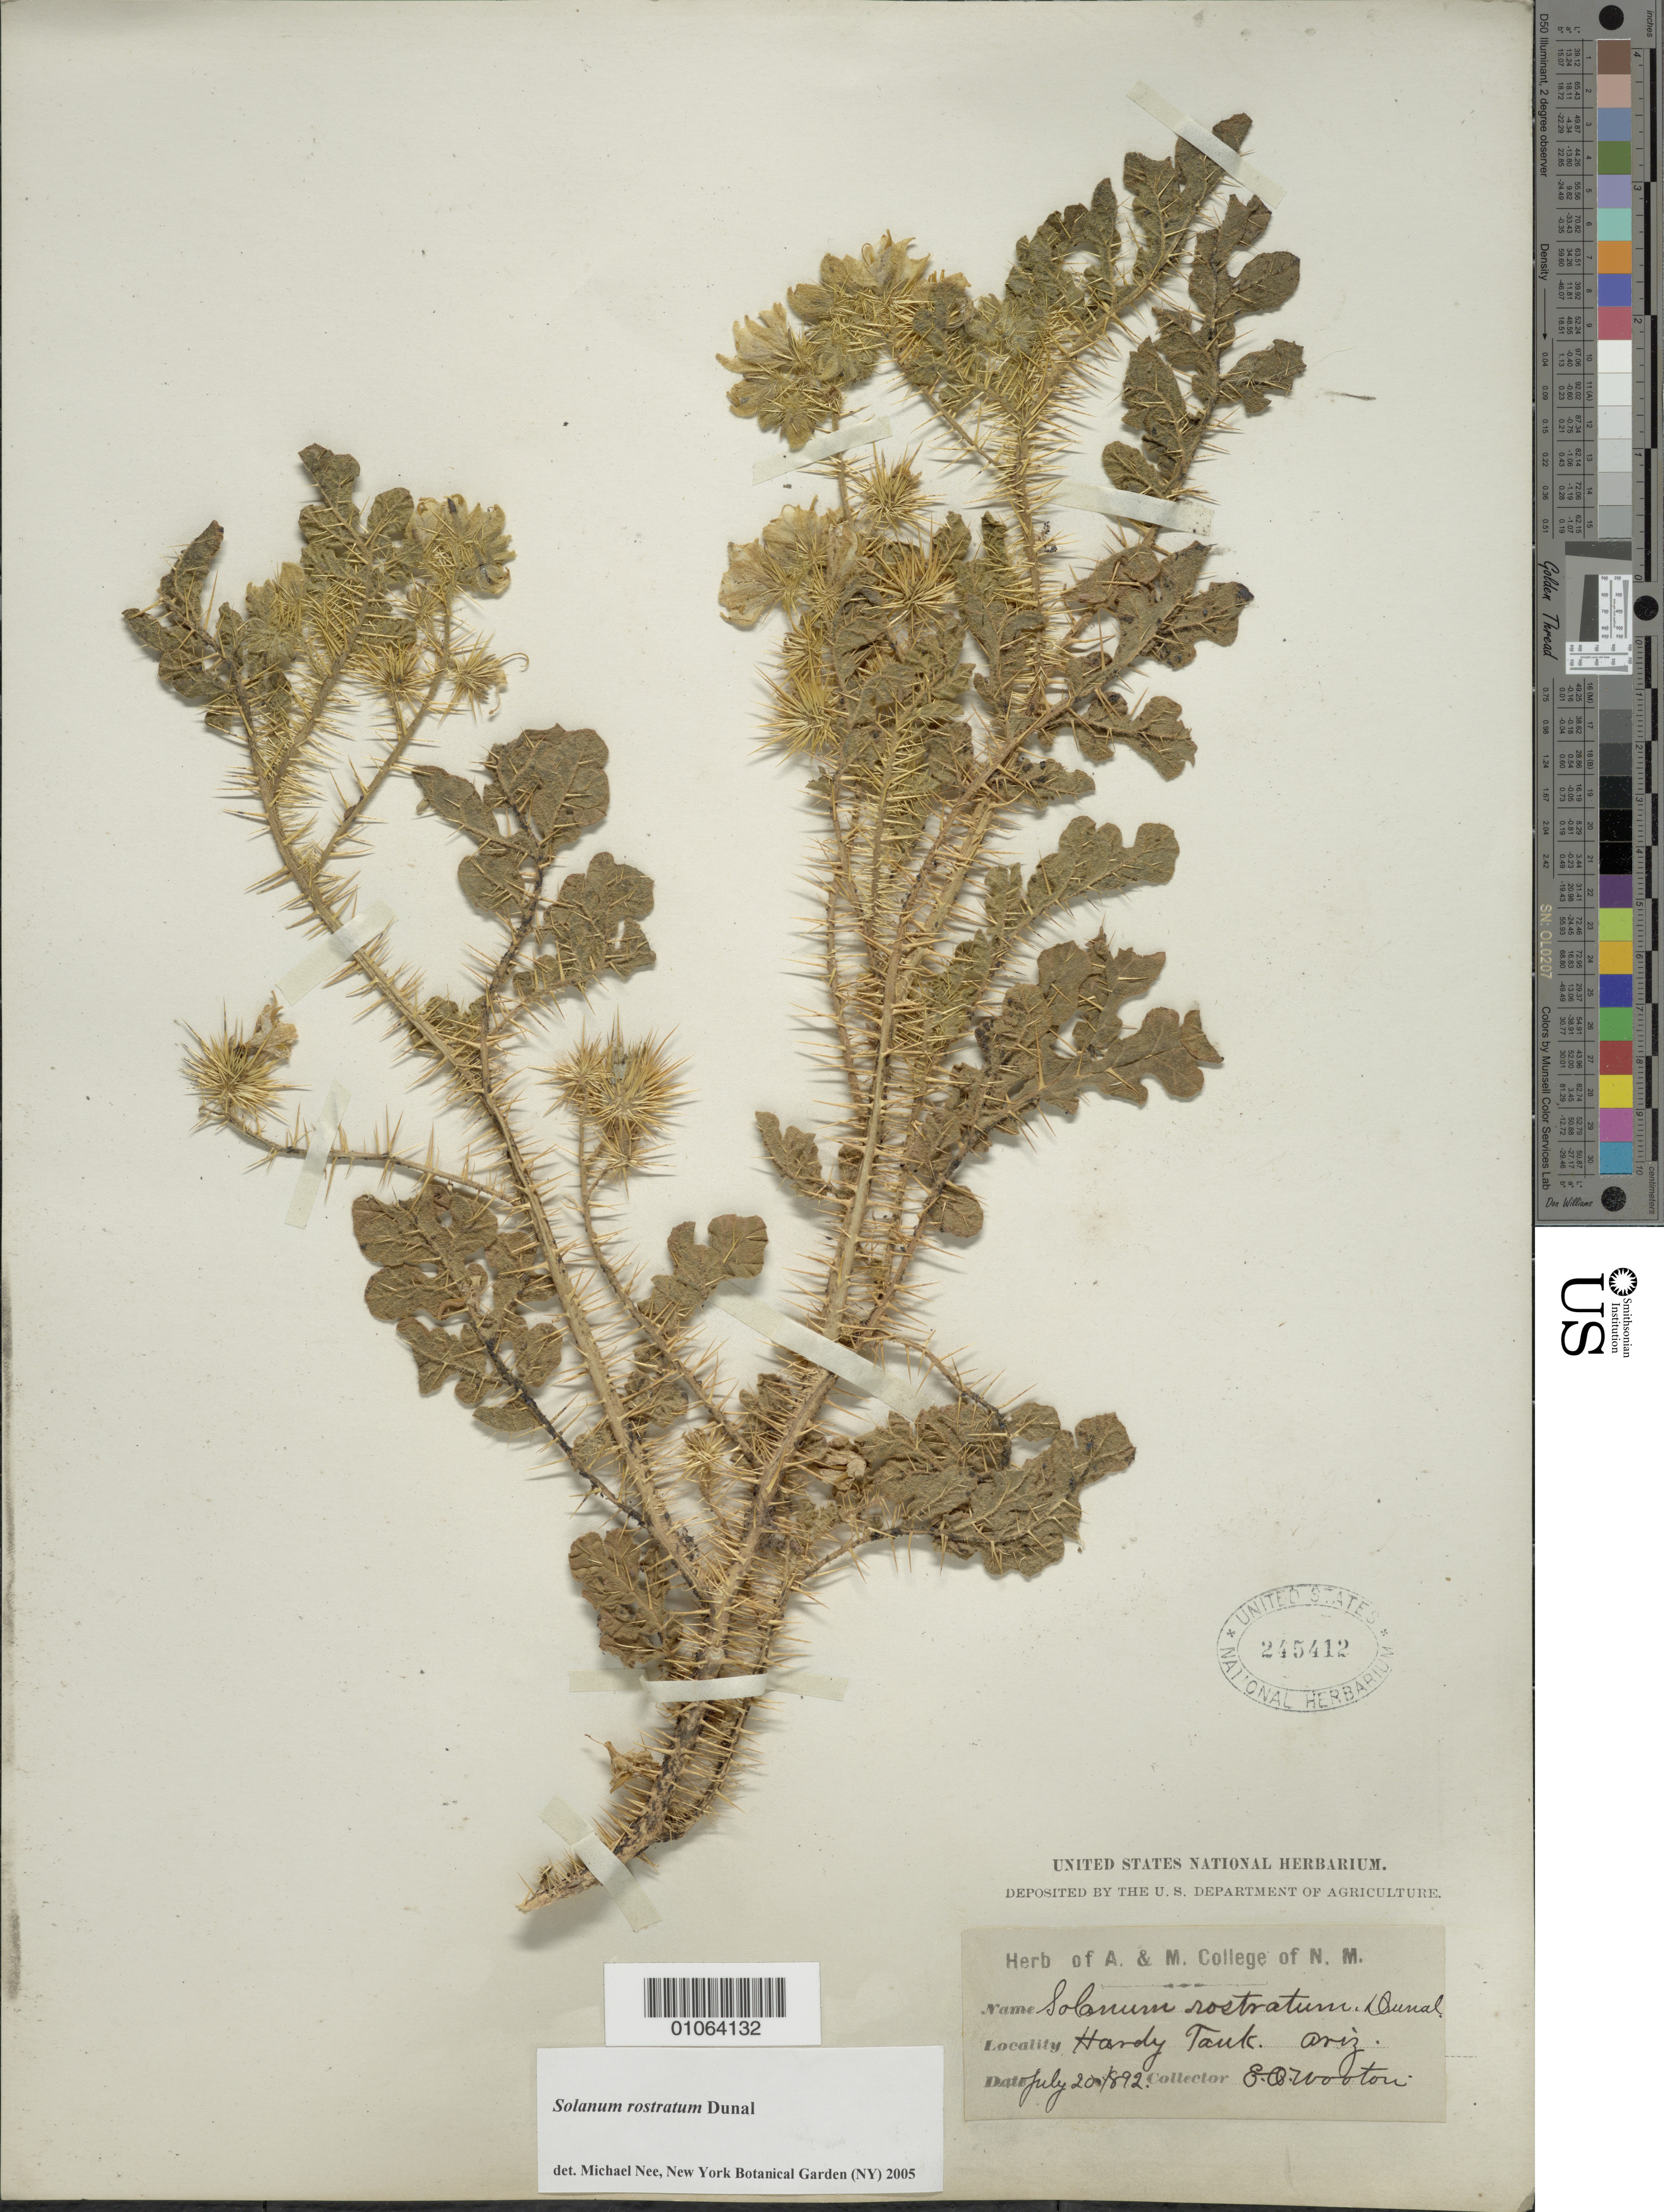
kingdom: Plantae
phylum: Tracheophyta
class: Magnoliopsida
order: Solanales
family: Solanaceae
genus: Solanum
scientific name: Solanum rostratum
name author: Dunal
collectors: E. O. Wooton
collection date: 1892-07-20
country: United States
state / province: Arizona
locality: Hardy Tank.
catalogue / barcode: US 245412